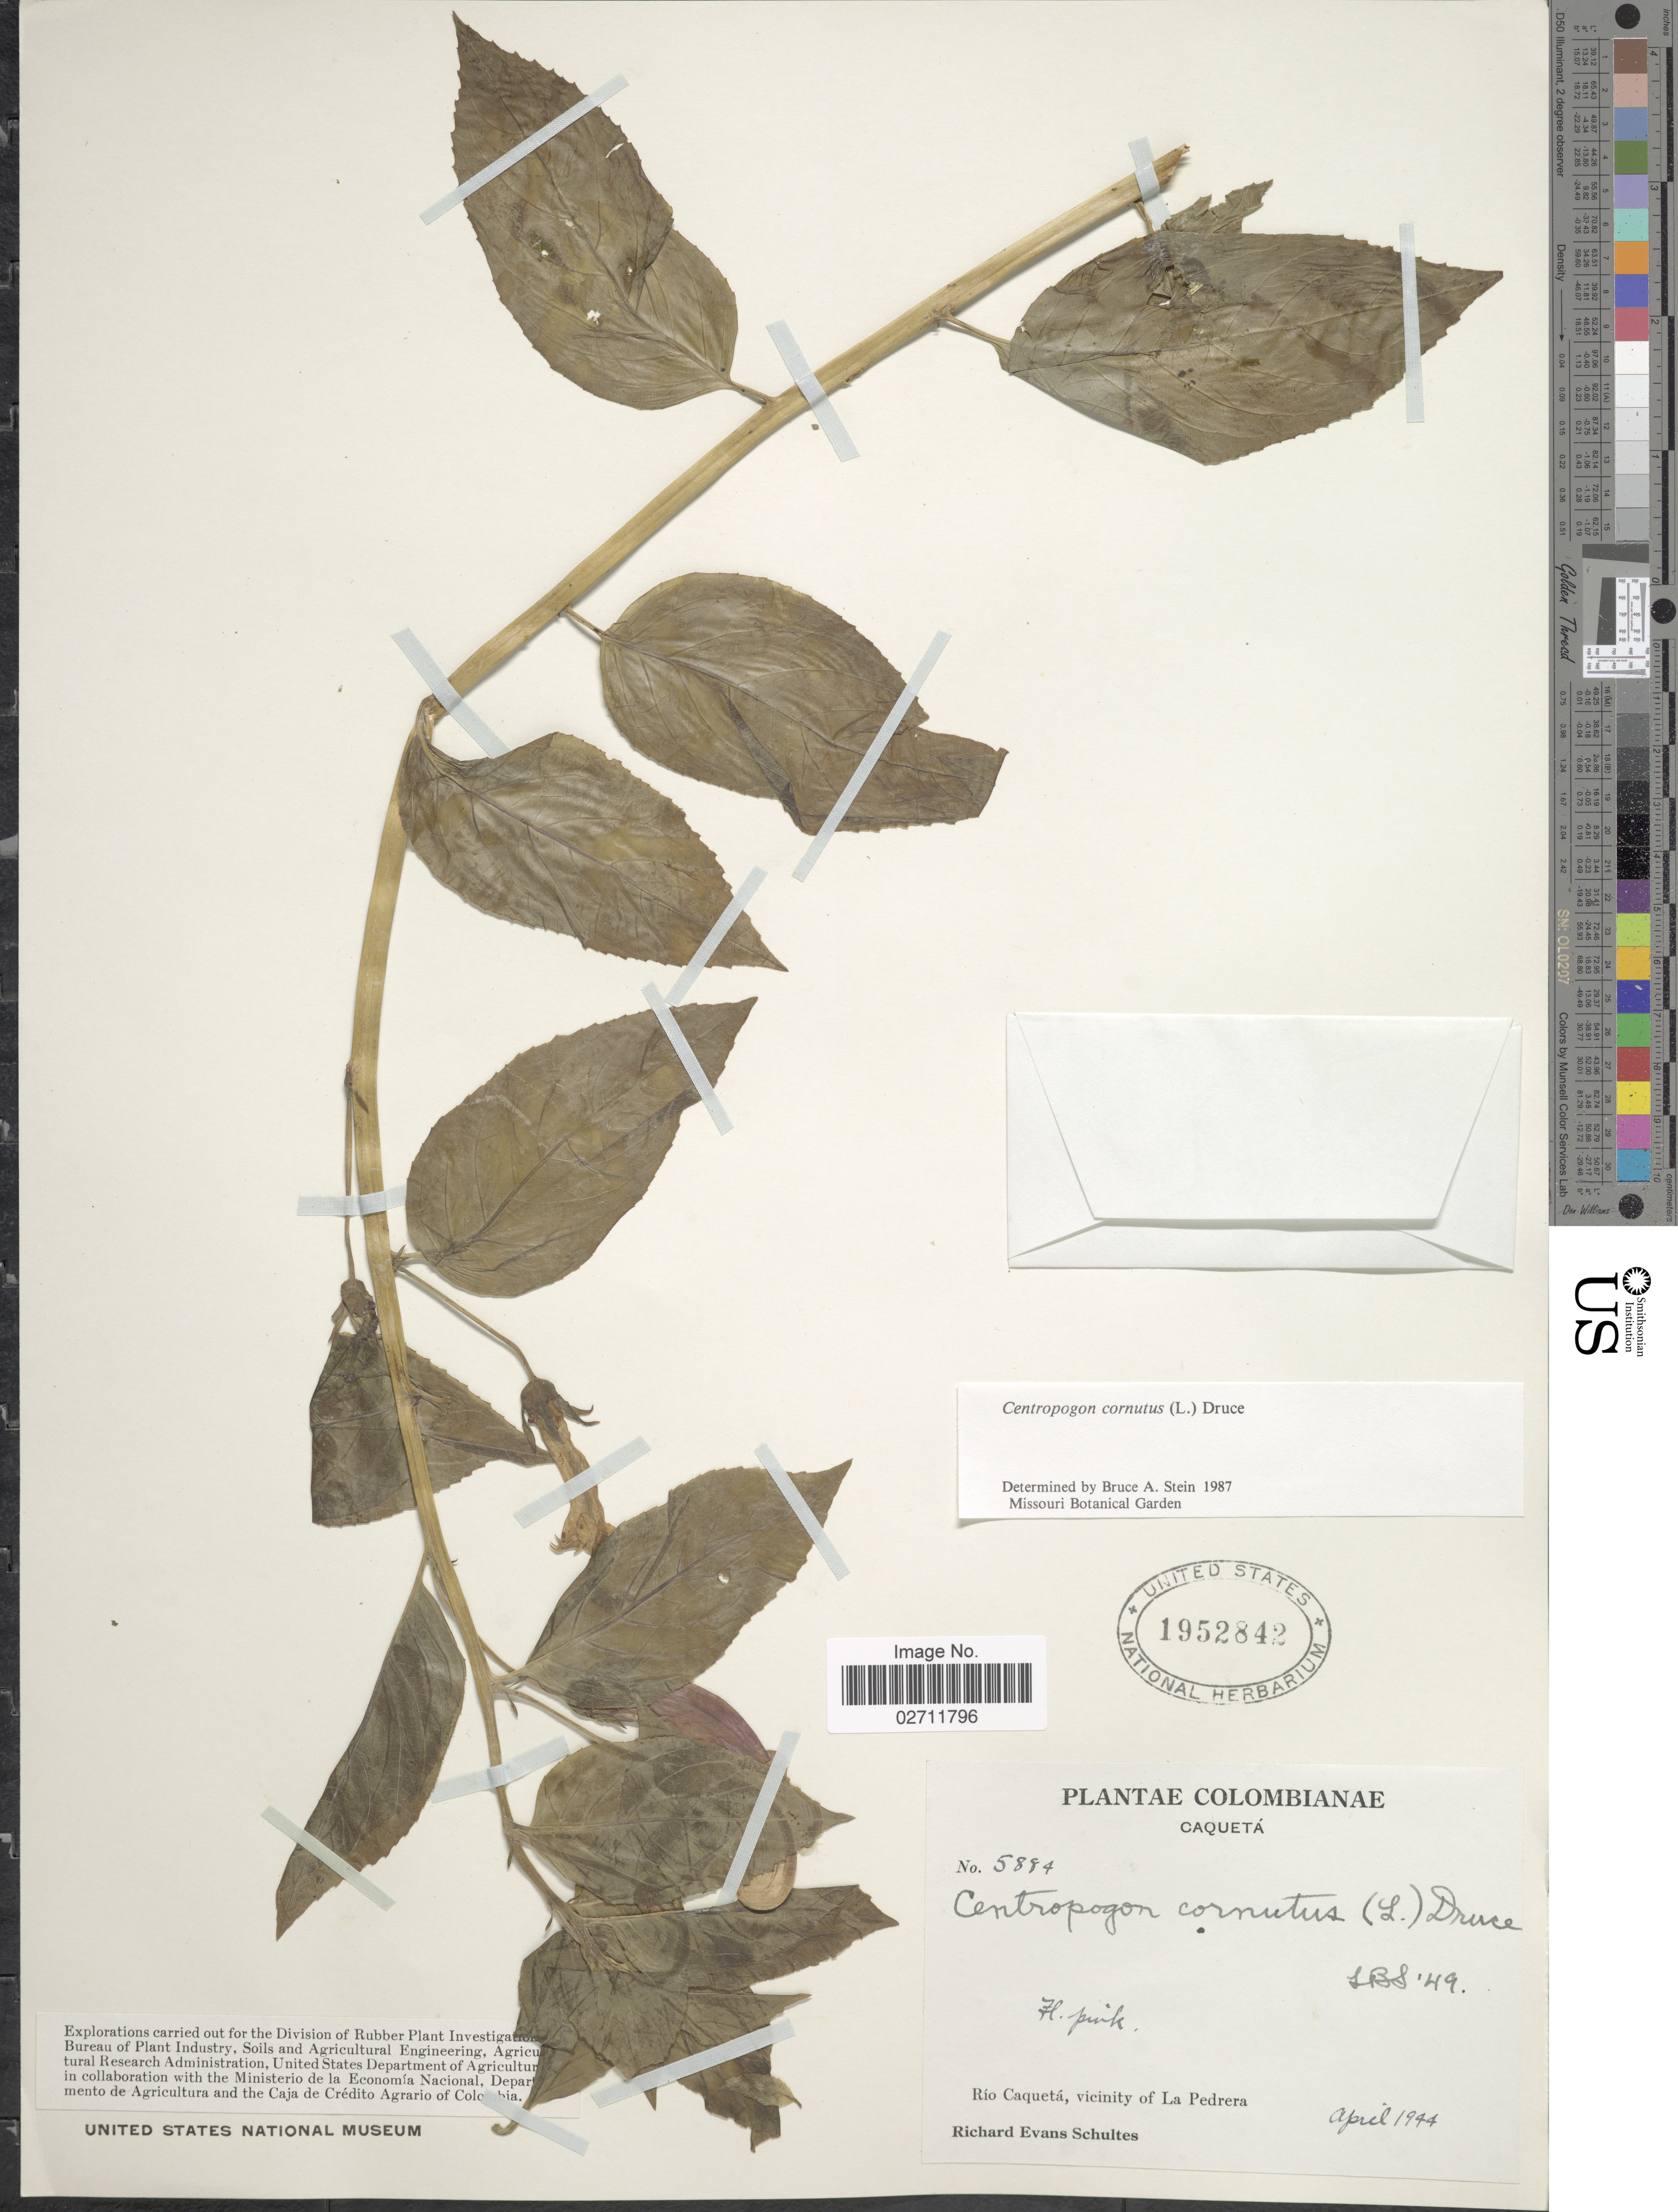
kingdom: Plantae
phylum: Tracheophyta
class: Magnoliopsida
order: Asterales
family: Campanulaceae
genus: Centropogon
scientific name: Centropogon cornutus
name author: (L.) Druce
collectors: R. E. Schultes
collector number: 5884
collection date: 1944-04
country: Colombia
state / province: Caquetá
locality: Rio Caqueta, vicinity of La Pedrera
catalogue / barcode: US 1952842